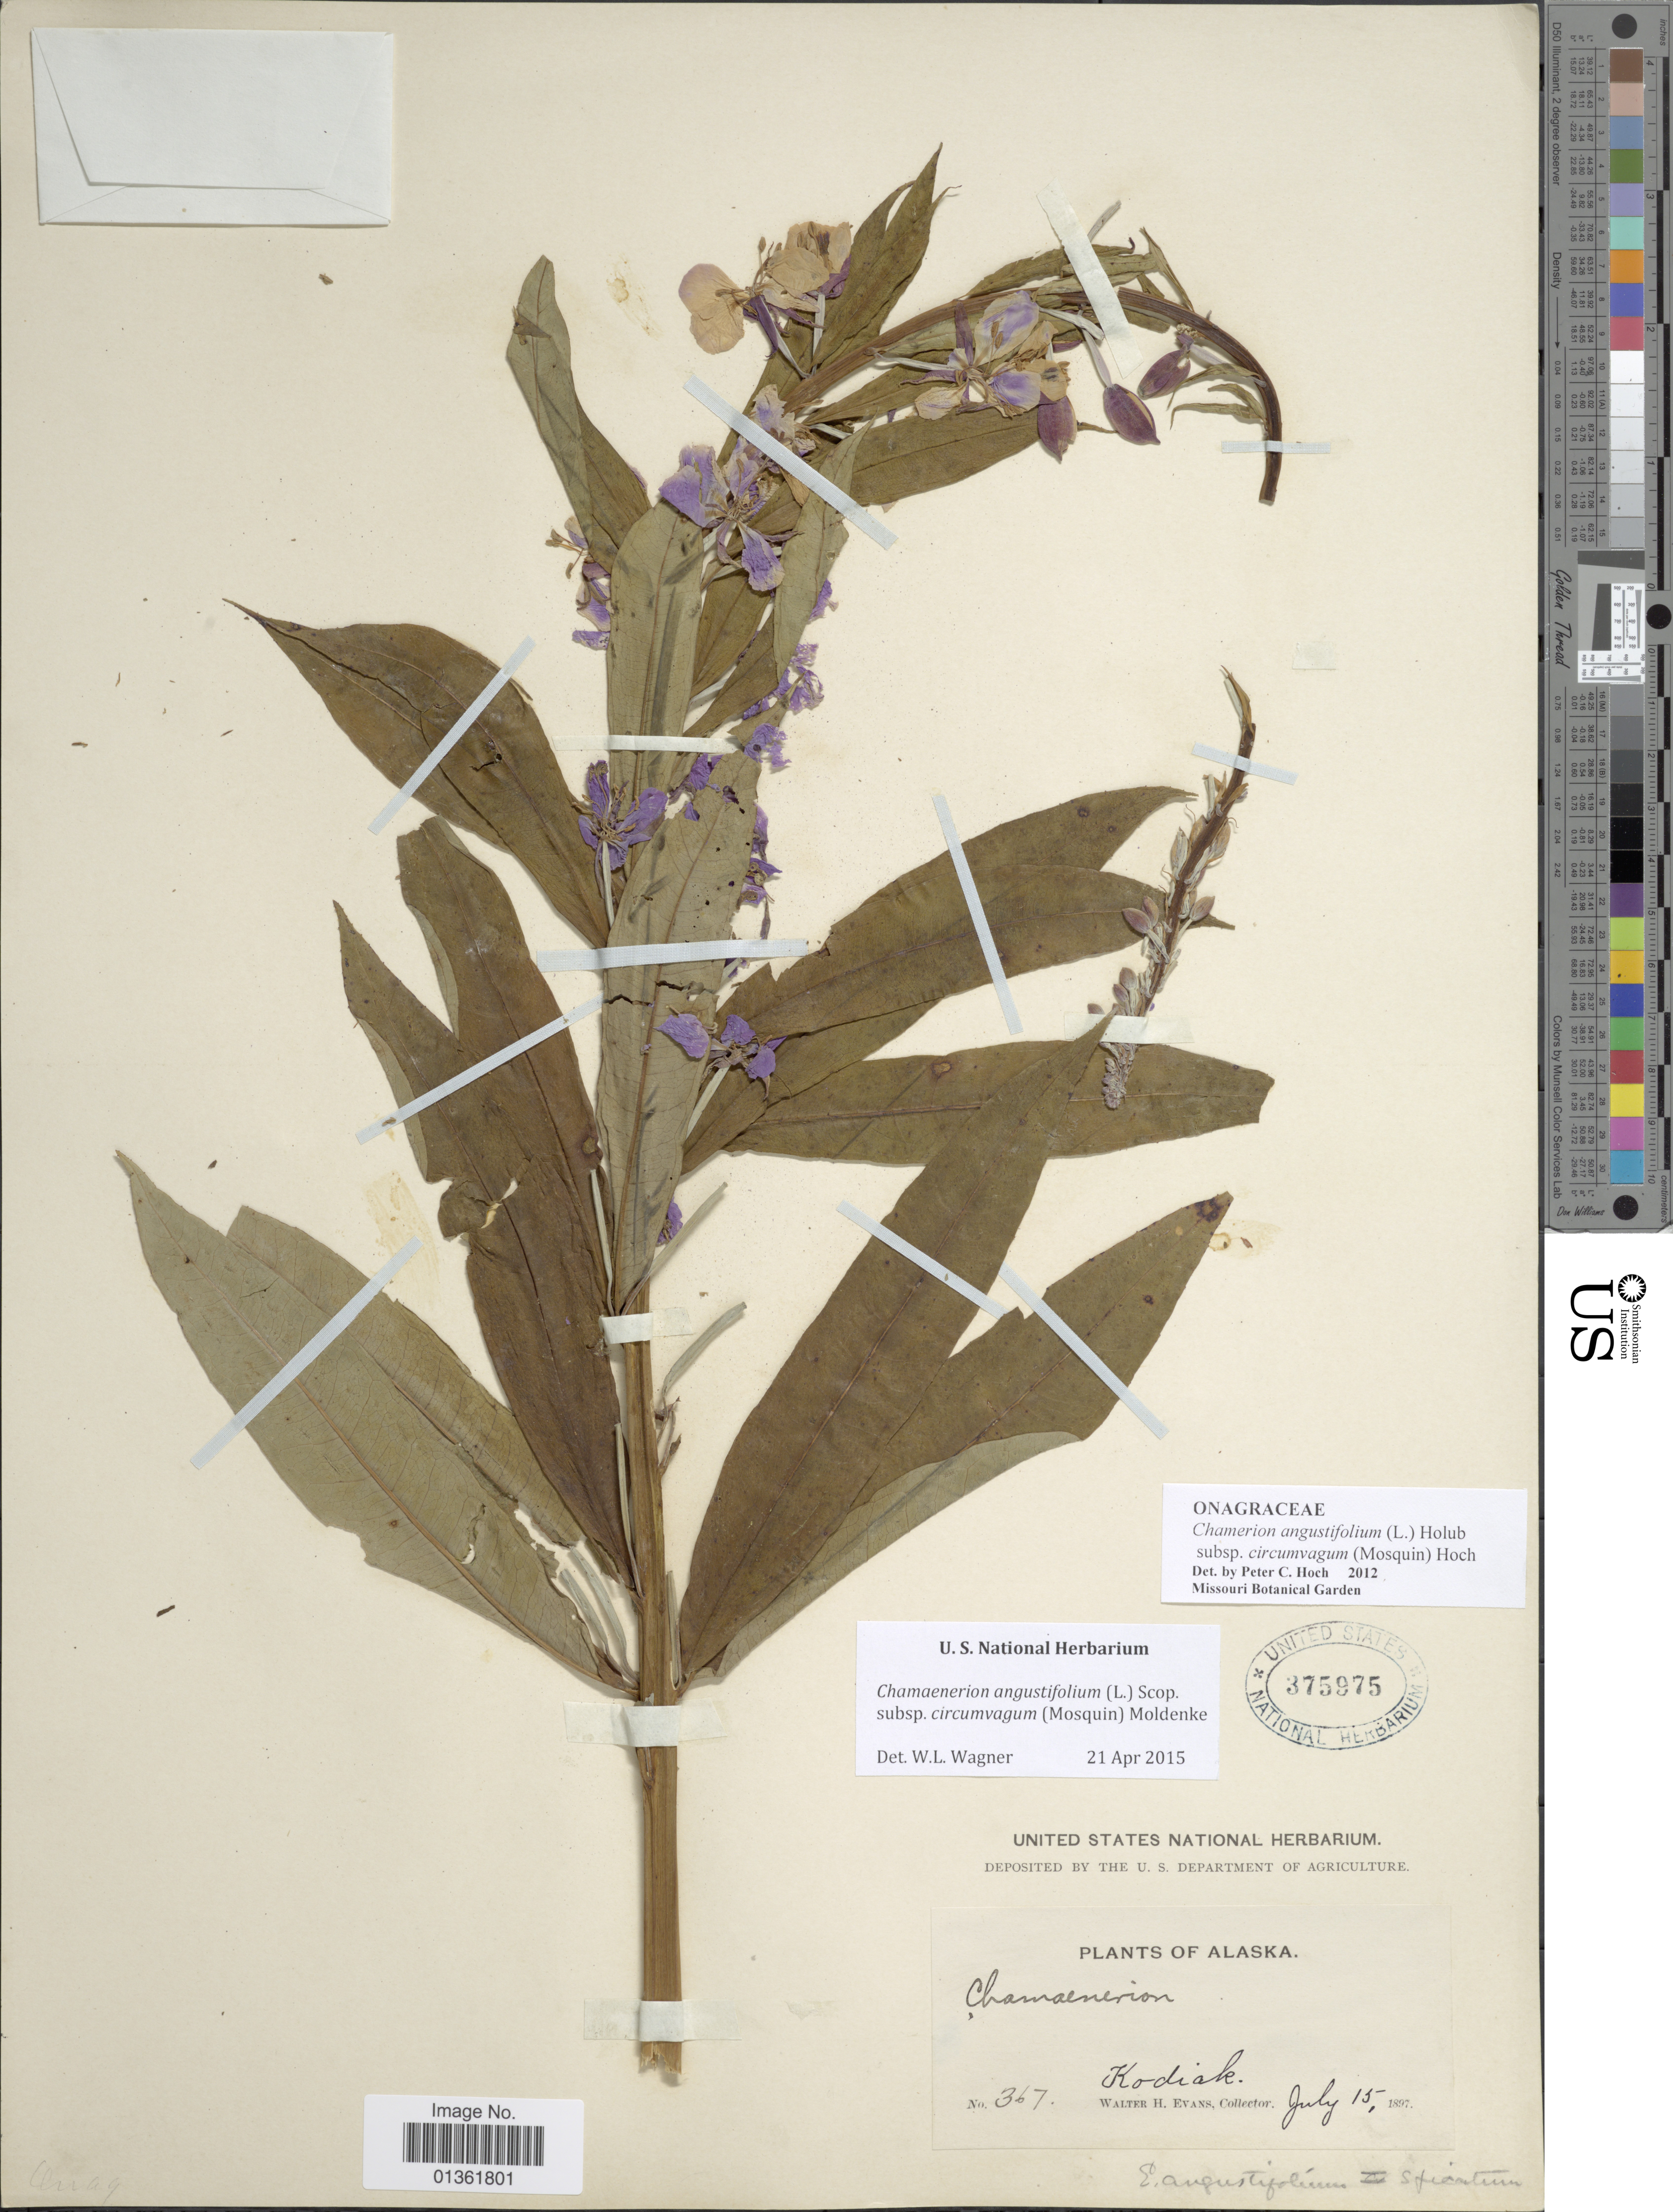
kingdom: Plantae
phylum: Tracheophyta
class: Magnoliopsida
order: Myrtales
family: Onagraceae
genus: Chamaenerion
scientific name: Chamaenerion angustifolium subsp. circumvagum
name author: (Mosquin) Moldenke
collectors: W. H. Evans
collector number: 367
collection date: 1897-07-15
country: United States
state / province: Alaska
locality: Kodiak.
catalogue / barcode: US 375975